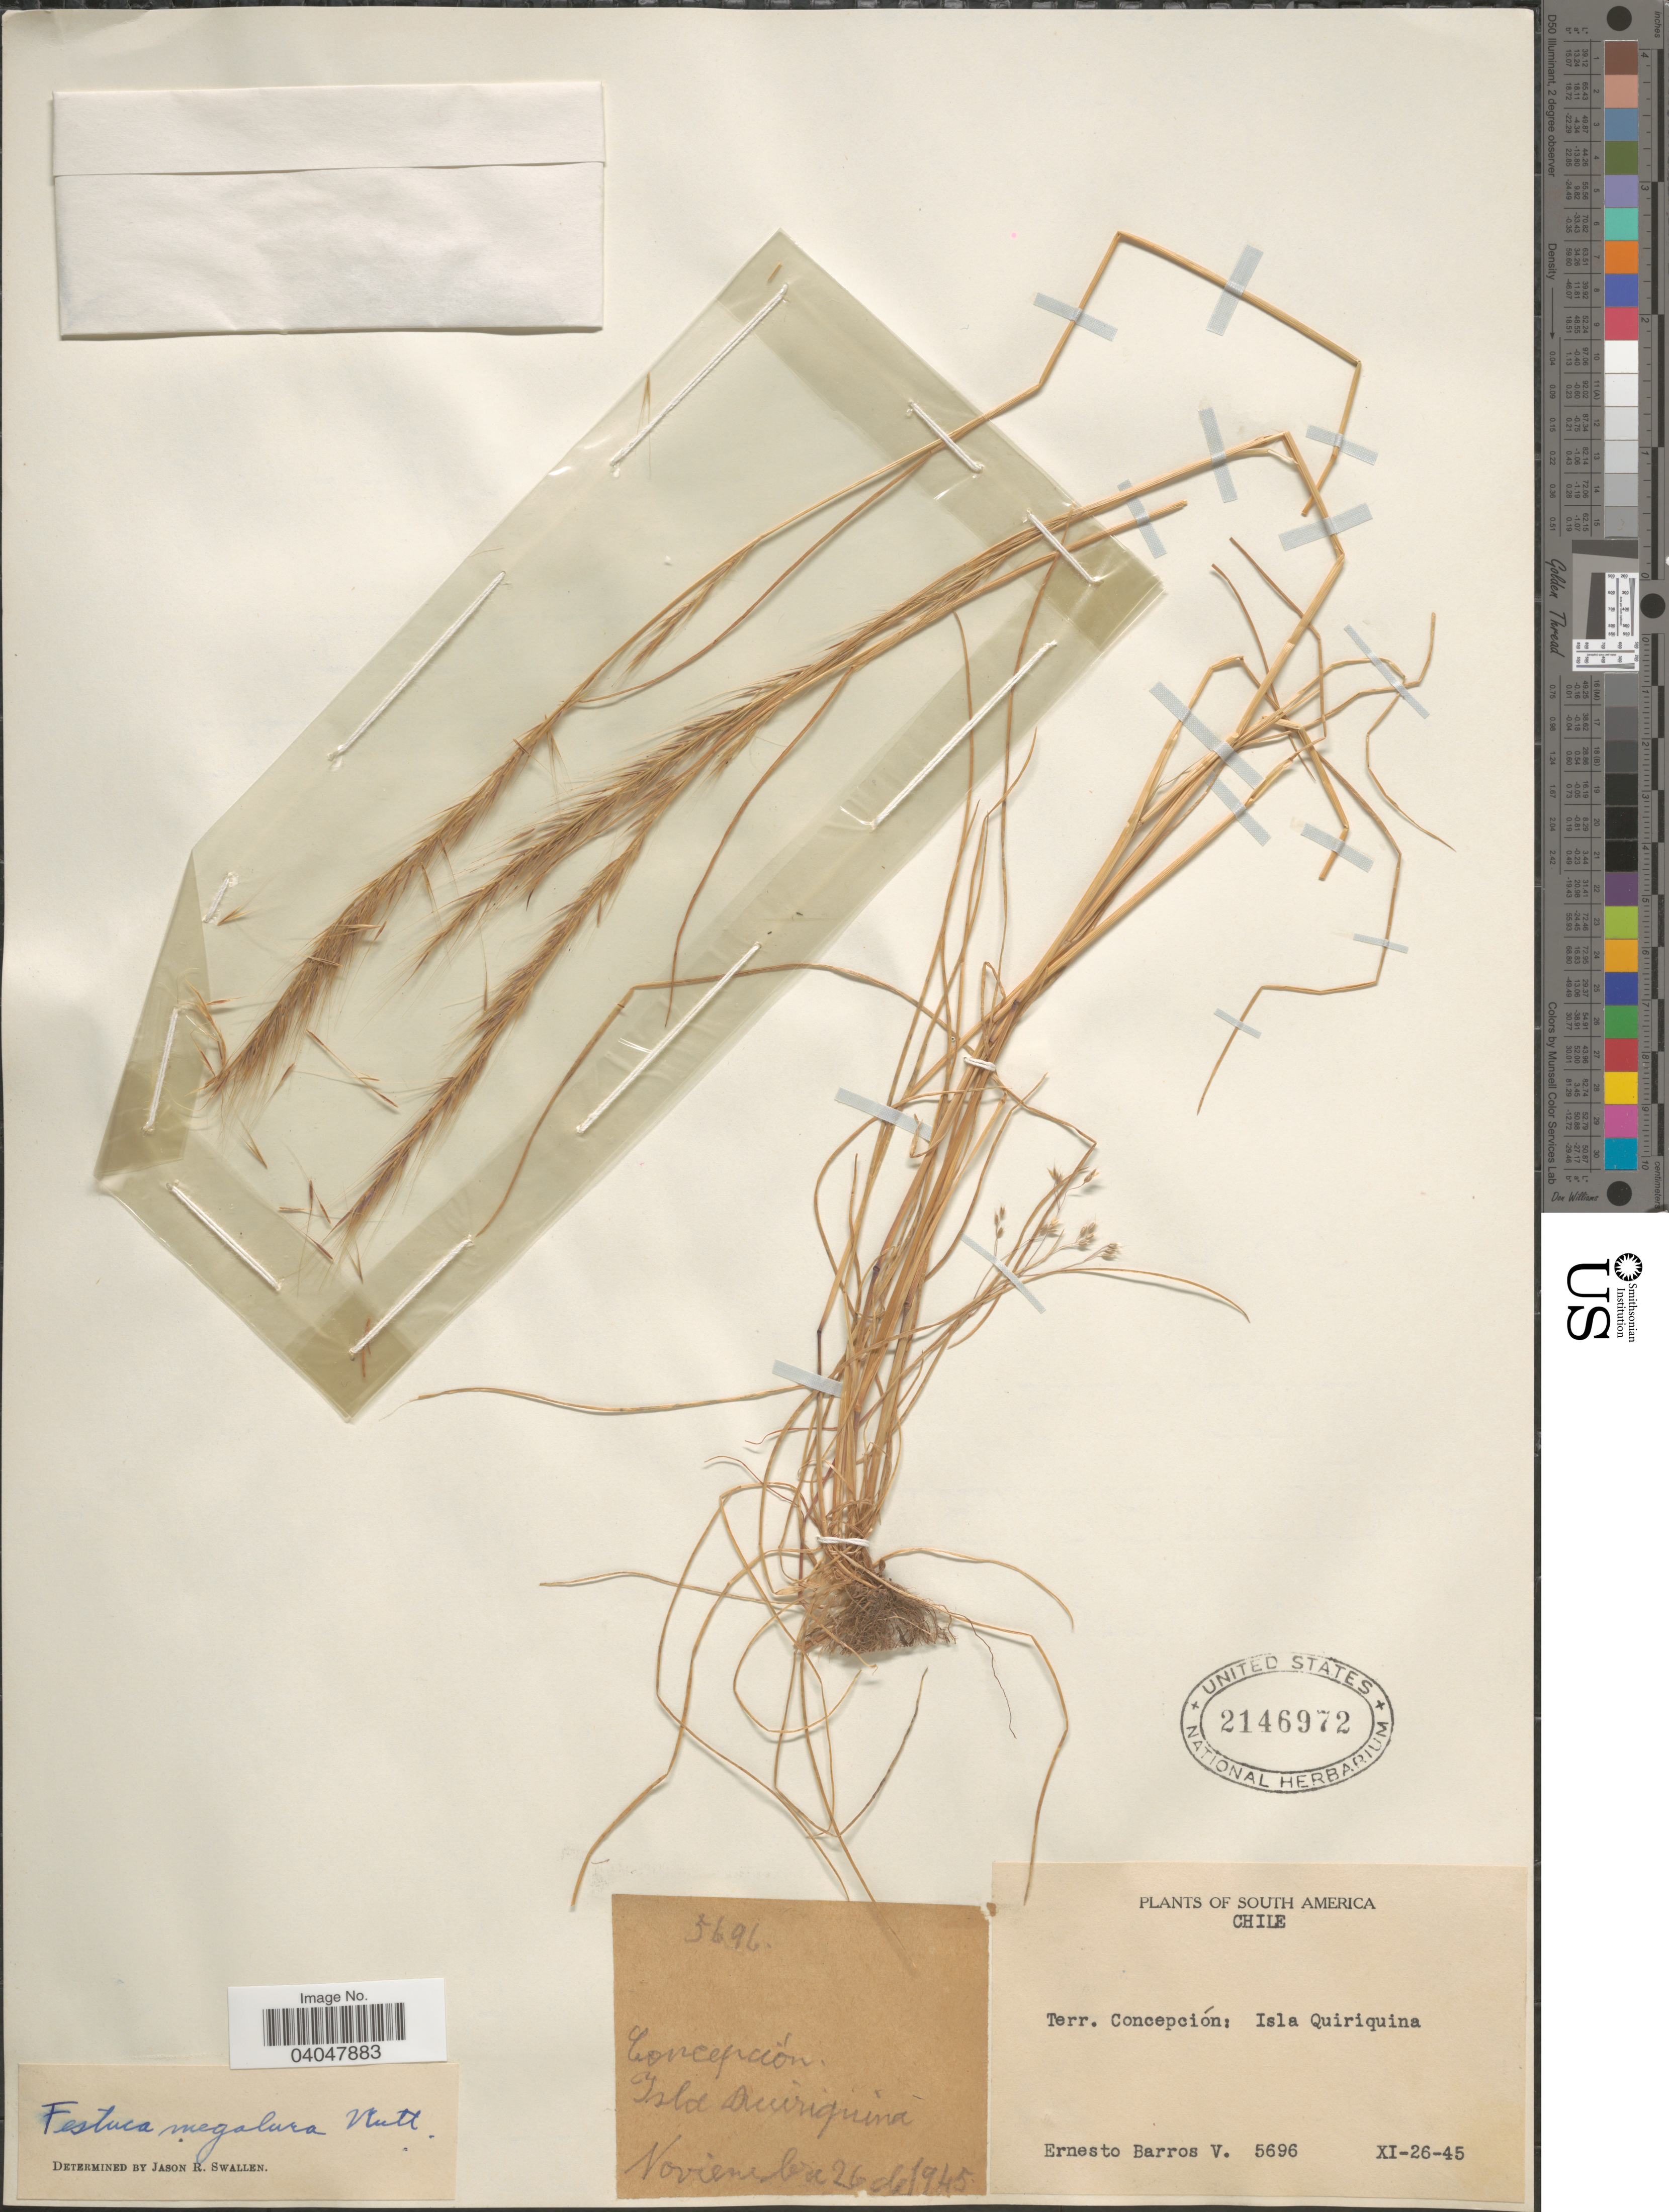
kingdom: Plantae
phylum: Tracheophyta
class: Liliopsida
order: Poales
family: Poaceae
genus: Festuca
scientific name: Festuca megalura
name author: Nutt.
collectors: E. Barros V.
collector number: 5696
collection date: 1945-11-26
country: Chile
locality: Terr. Concepción: Isla Quiriquina.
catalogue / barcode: US 2146972